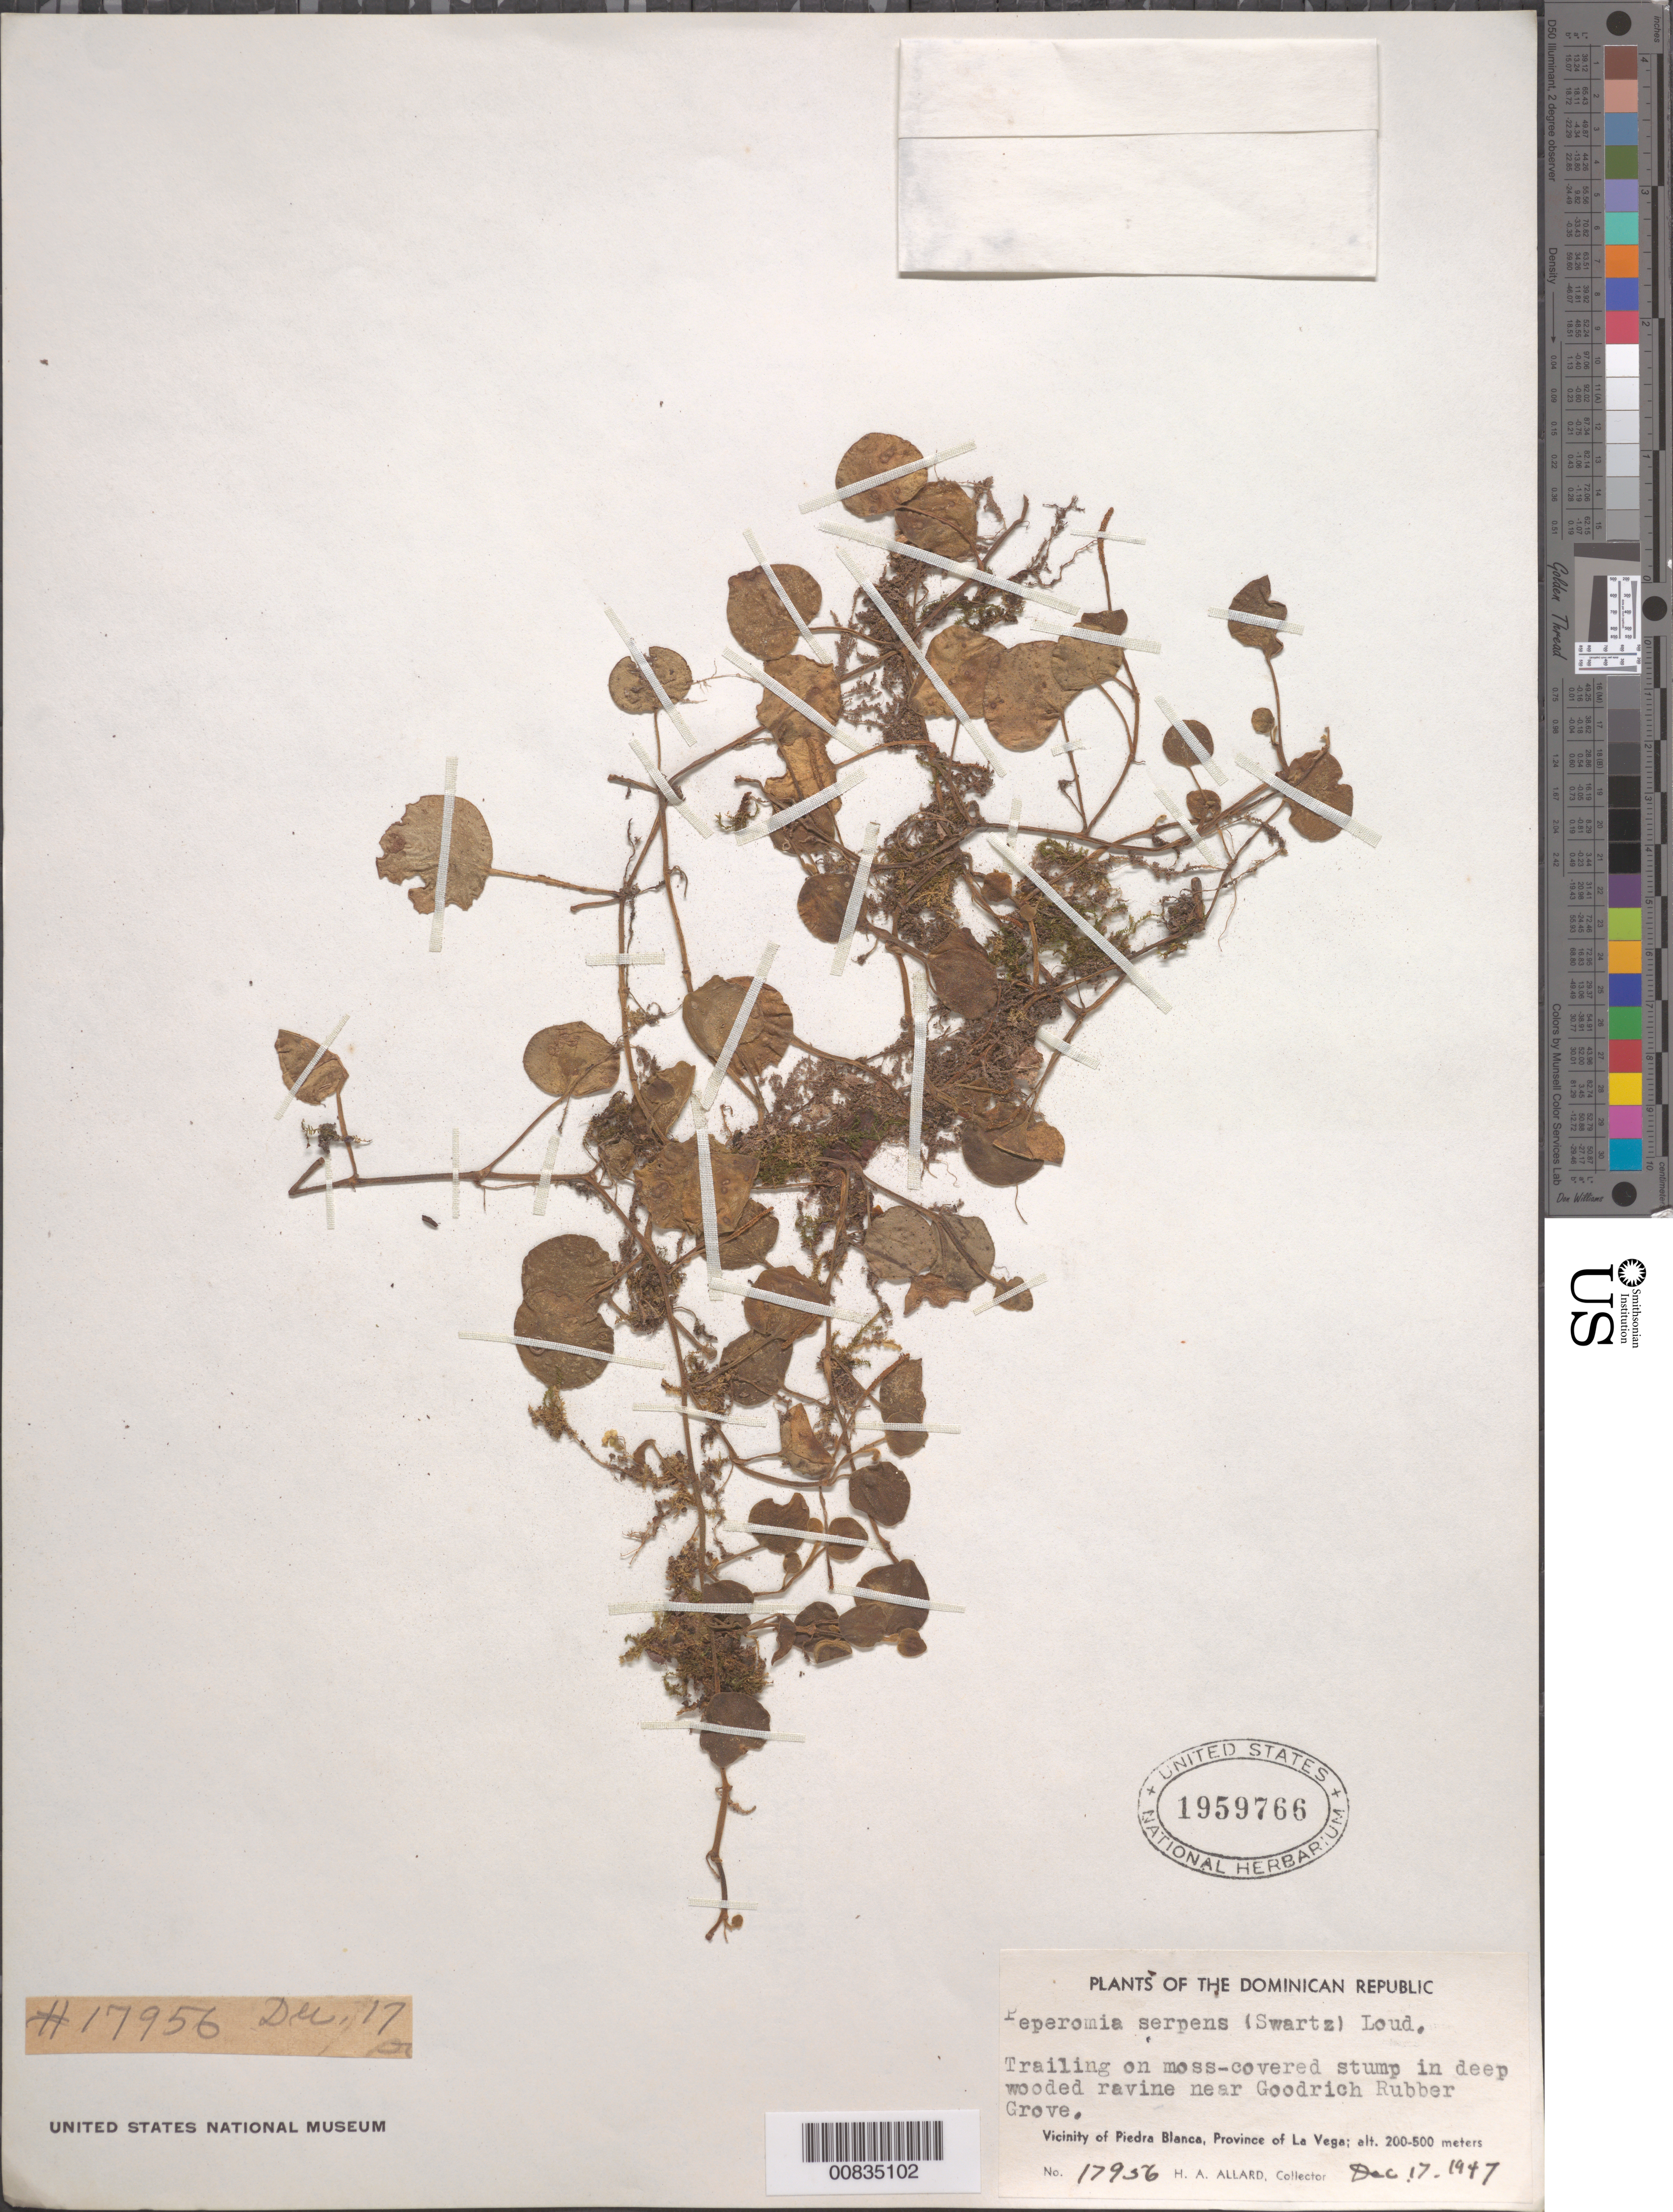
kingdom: Plantae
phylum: Tracheophyta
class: Magnoliopsida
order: Piperales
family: Piperaceae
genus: Peperomia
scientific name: Peperomia serpens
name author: (Sw.) Loudon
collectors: H. A. Allard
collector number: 17956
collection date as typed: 17 Dec 1947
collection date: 1947-12-17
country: Dominican Republic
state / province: La Vega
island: Hispaniola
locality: Vicinity of Piedra Blanca.Ravine near Goodrich Rubber Grove.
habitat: Trailing over moss-covered stump in deep wooded ravine.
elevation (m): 200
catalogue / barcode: US 1959766